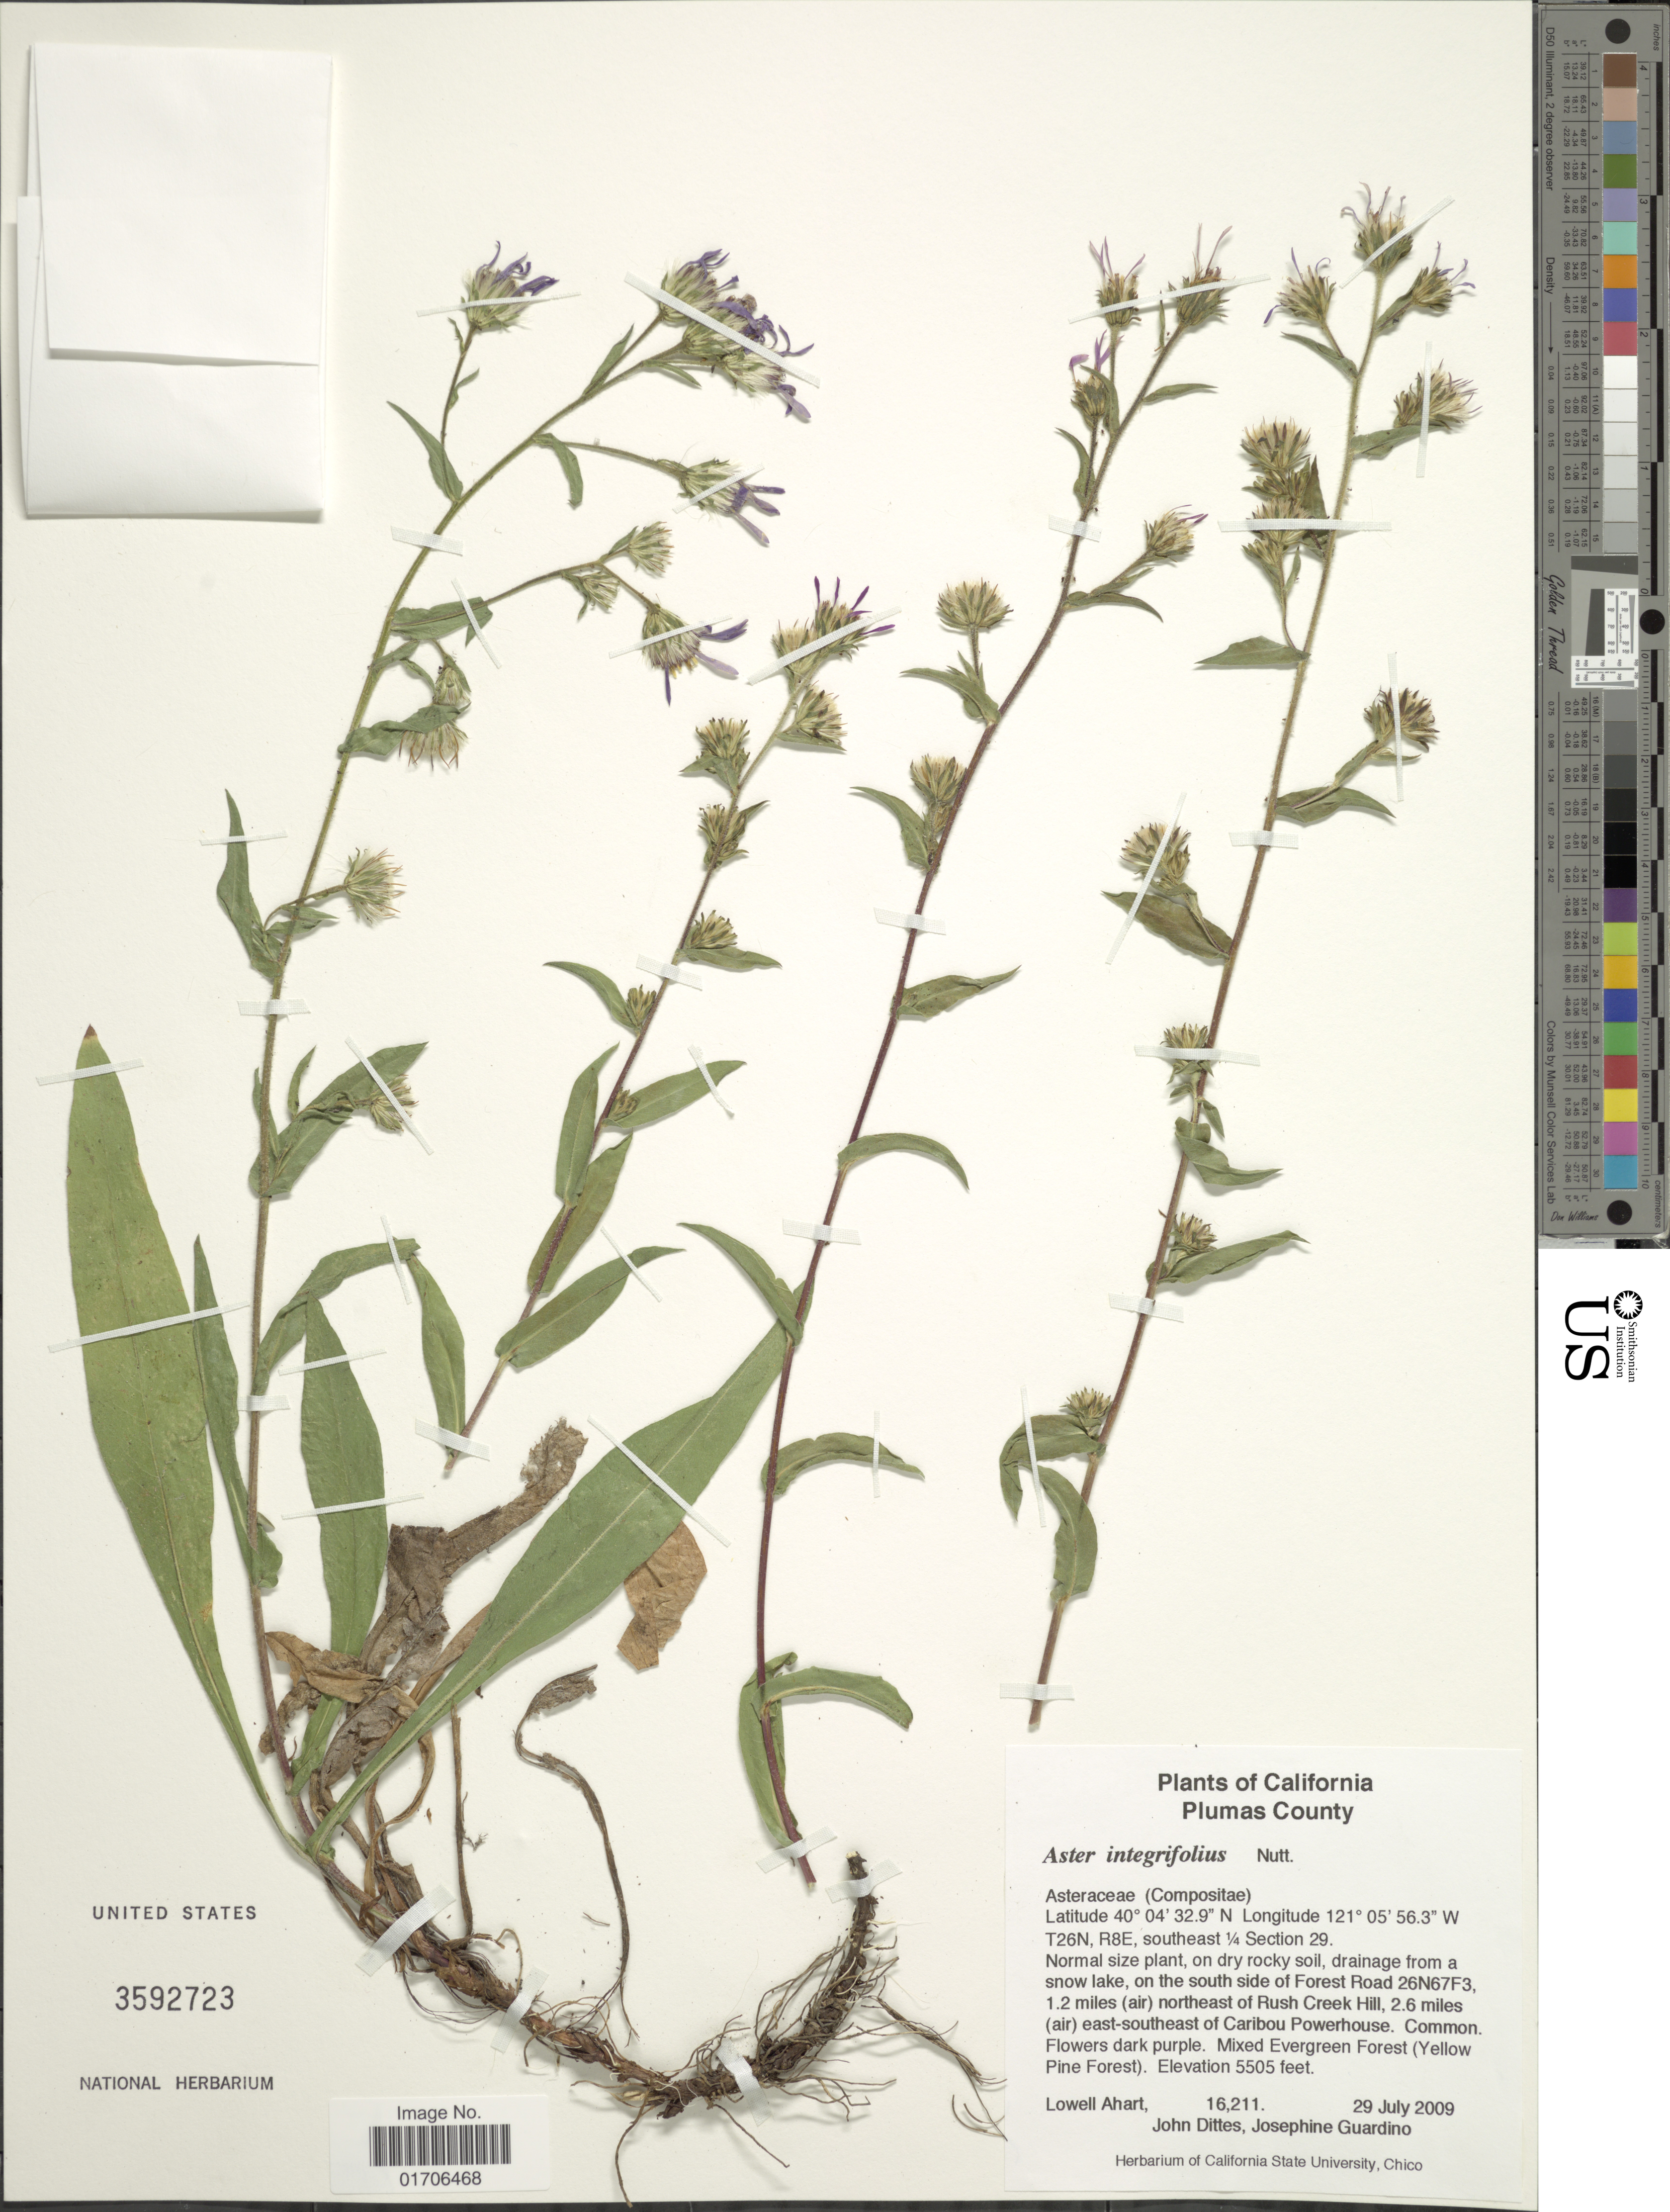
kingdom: Plantae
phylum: Tracheophyta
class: Magnoliopsida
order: Asterales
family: Asteraceae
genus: Eurybia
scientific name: Eurybia integrifolia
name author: (Nutt.) G.L. Nesom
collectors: L. Ahart, J. Dittes & J. Guardino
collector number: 16211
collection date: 2009-07-29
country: United States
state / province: California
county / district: Plumas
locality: Plumas County. T26N, R8E, southeast ¼ Section 29. Drainage from a snow lake, on the south side of Forest Road 26N67F3, 1.2 miles (air) northeast of Rush Creek Hill, 2.6 miles (air) east-southeast of Caribou Powerhouse.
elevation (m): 1678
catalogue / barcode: US 3592723